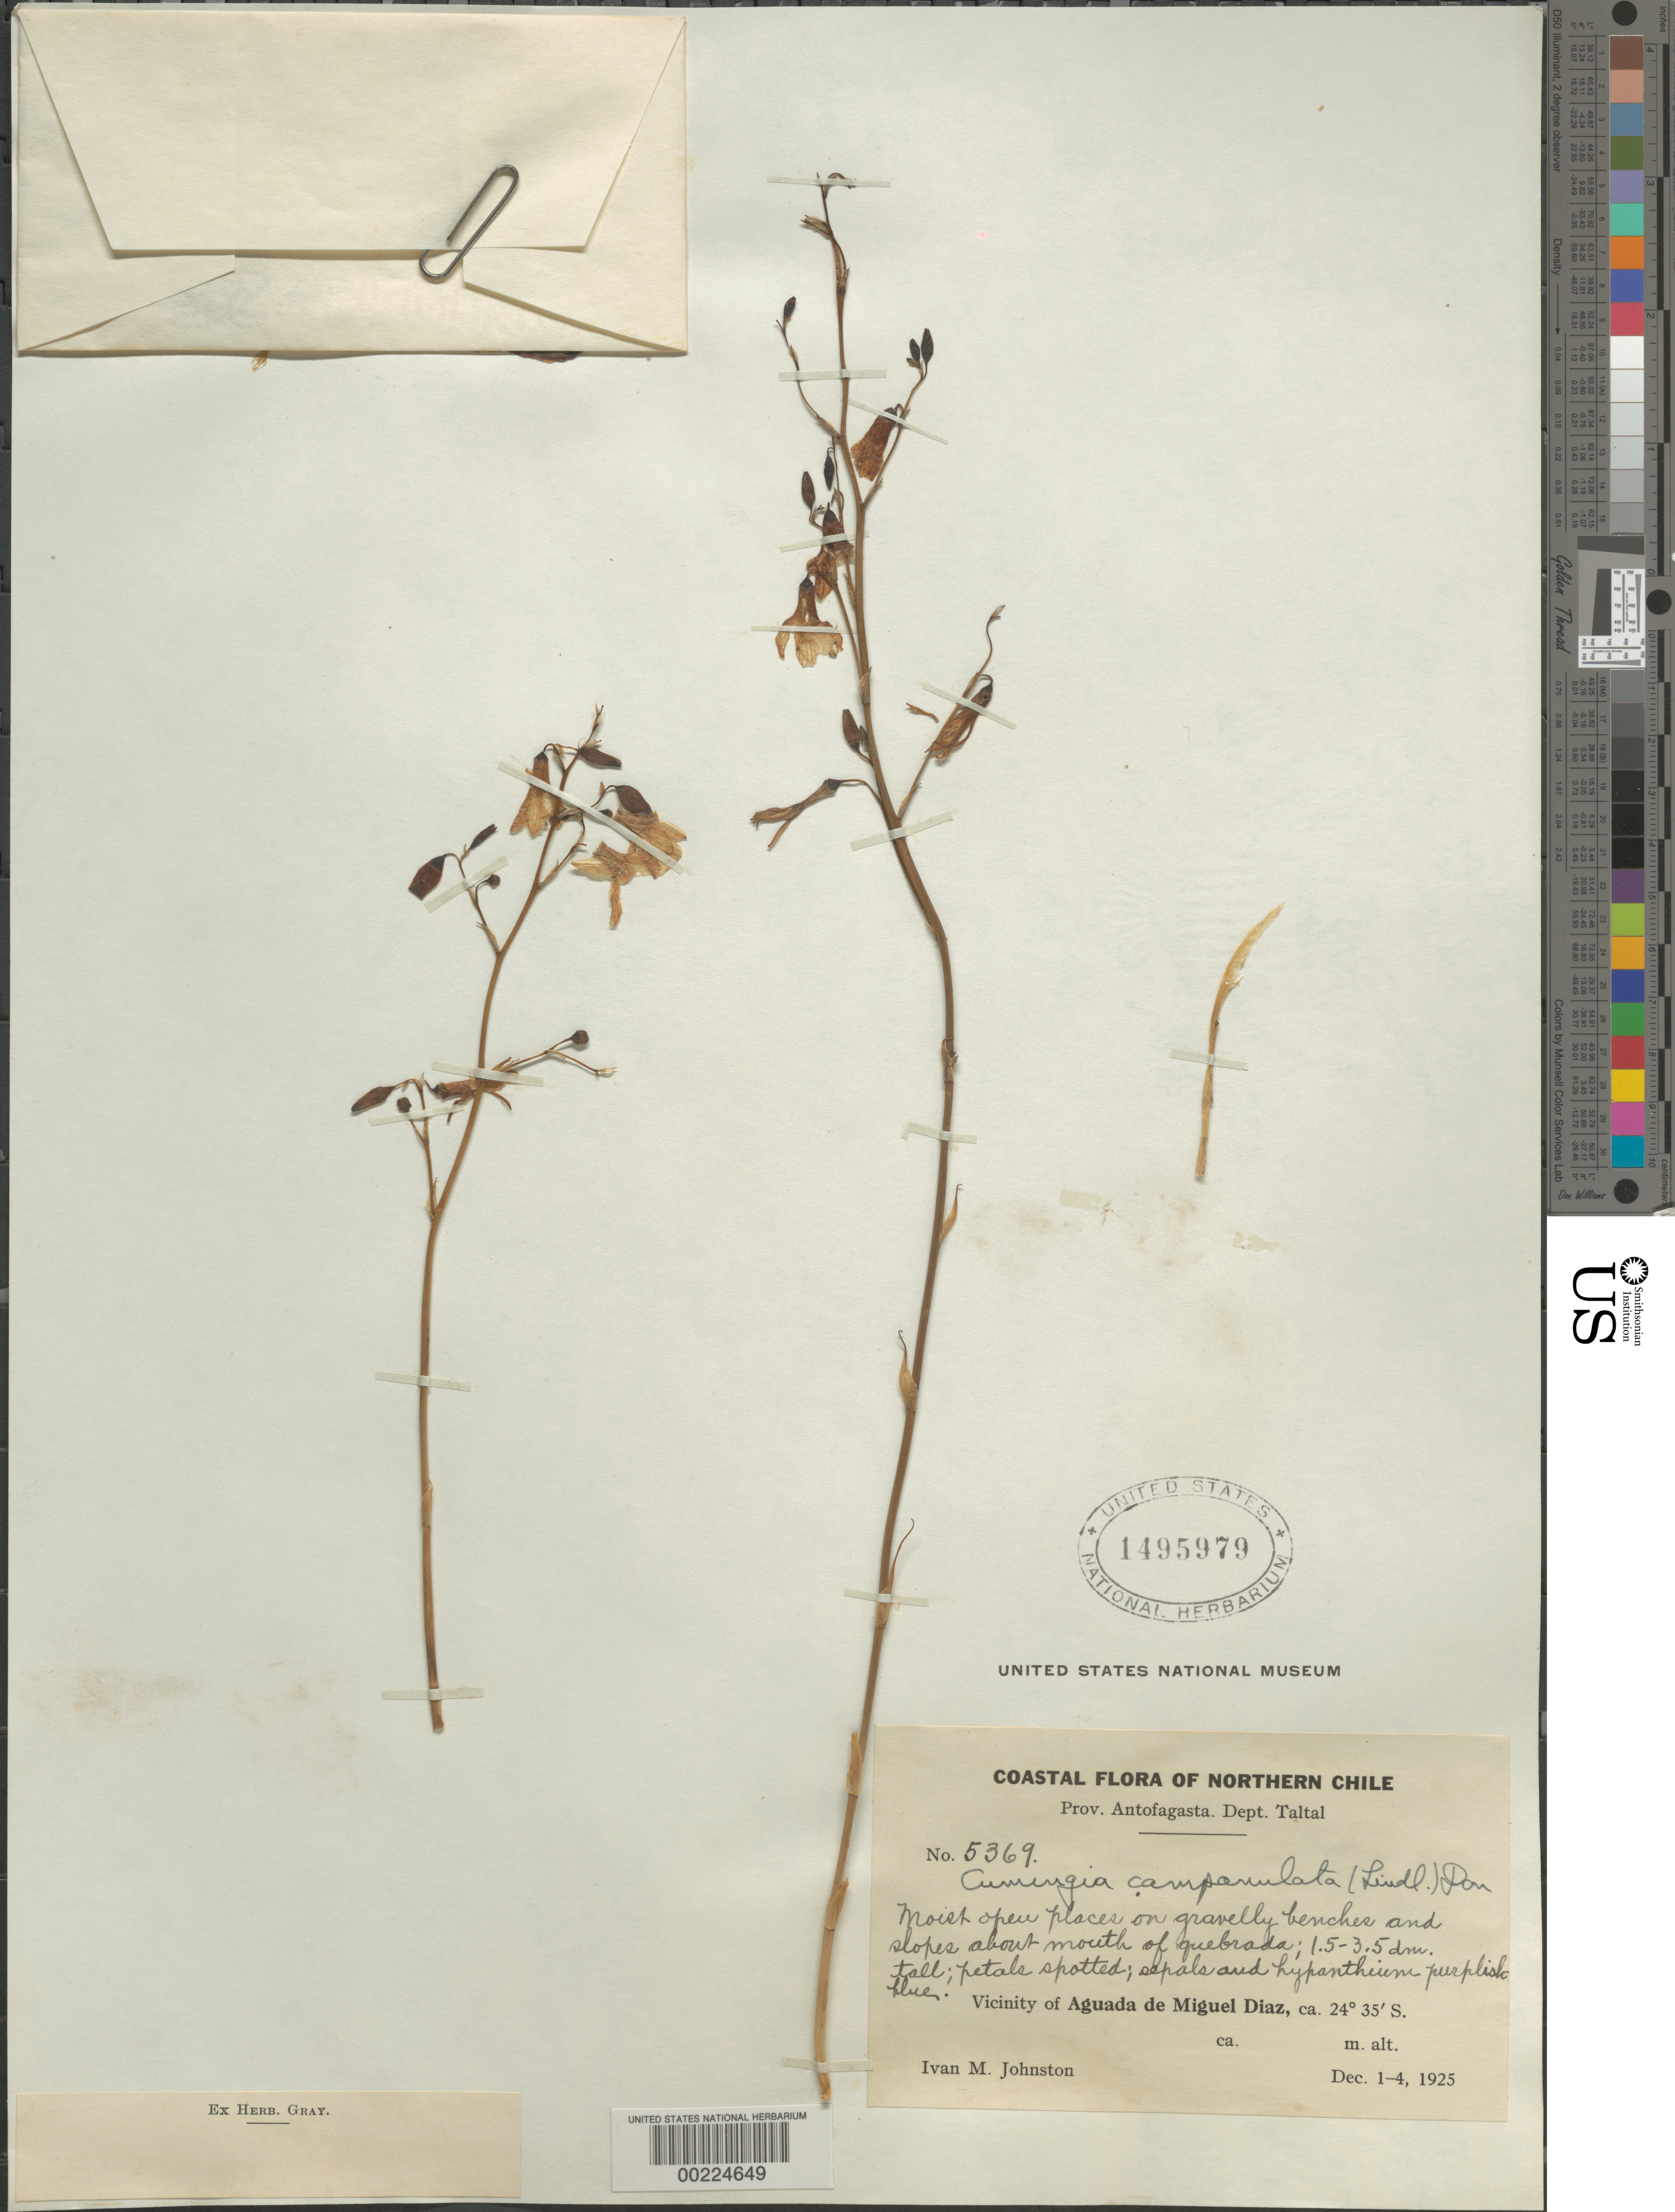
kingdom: Plantae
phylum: Tracheophyta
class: Liliopsida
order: Asparagales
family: Tecophilaeaceae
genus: Conanthera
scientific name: Conanthera campanulata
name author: Lindl.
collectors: I.M. Johnston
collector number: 5369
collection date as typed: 01 Dec 1925 to 04 Dec 1925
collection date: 1925-12-01/1925-12-04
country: Chile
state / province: Antofagasta (II)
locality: Taltal dept., vicinity of aguada de miguel diaz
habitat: Moist open places on gravely benches & slopes ca mouth quebrada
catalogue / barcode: US 1495979